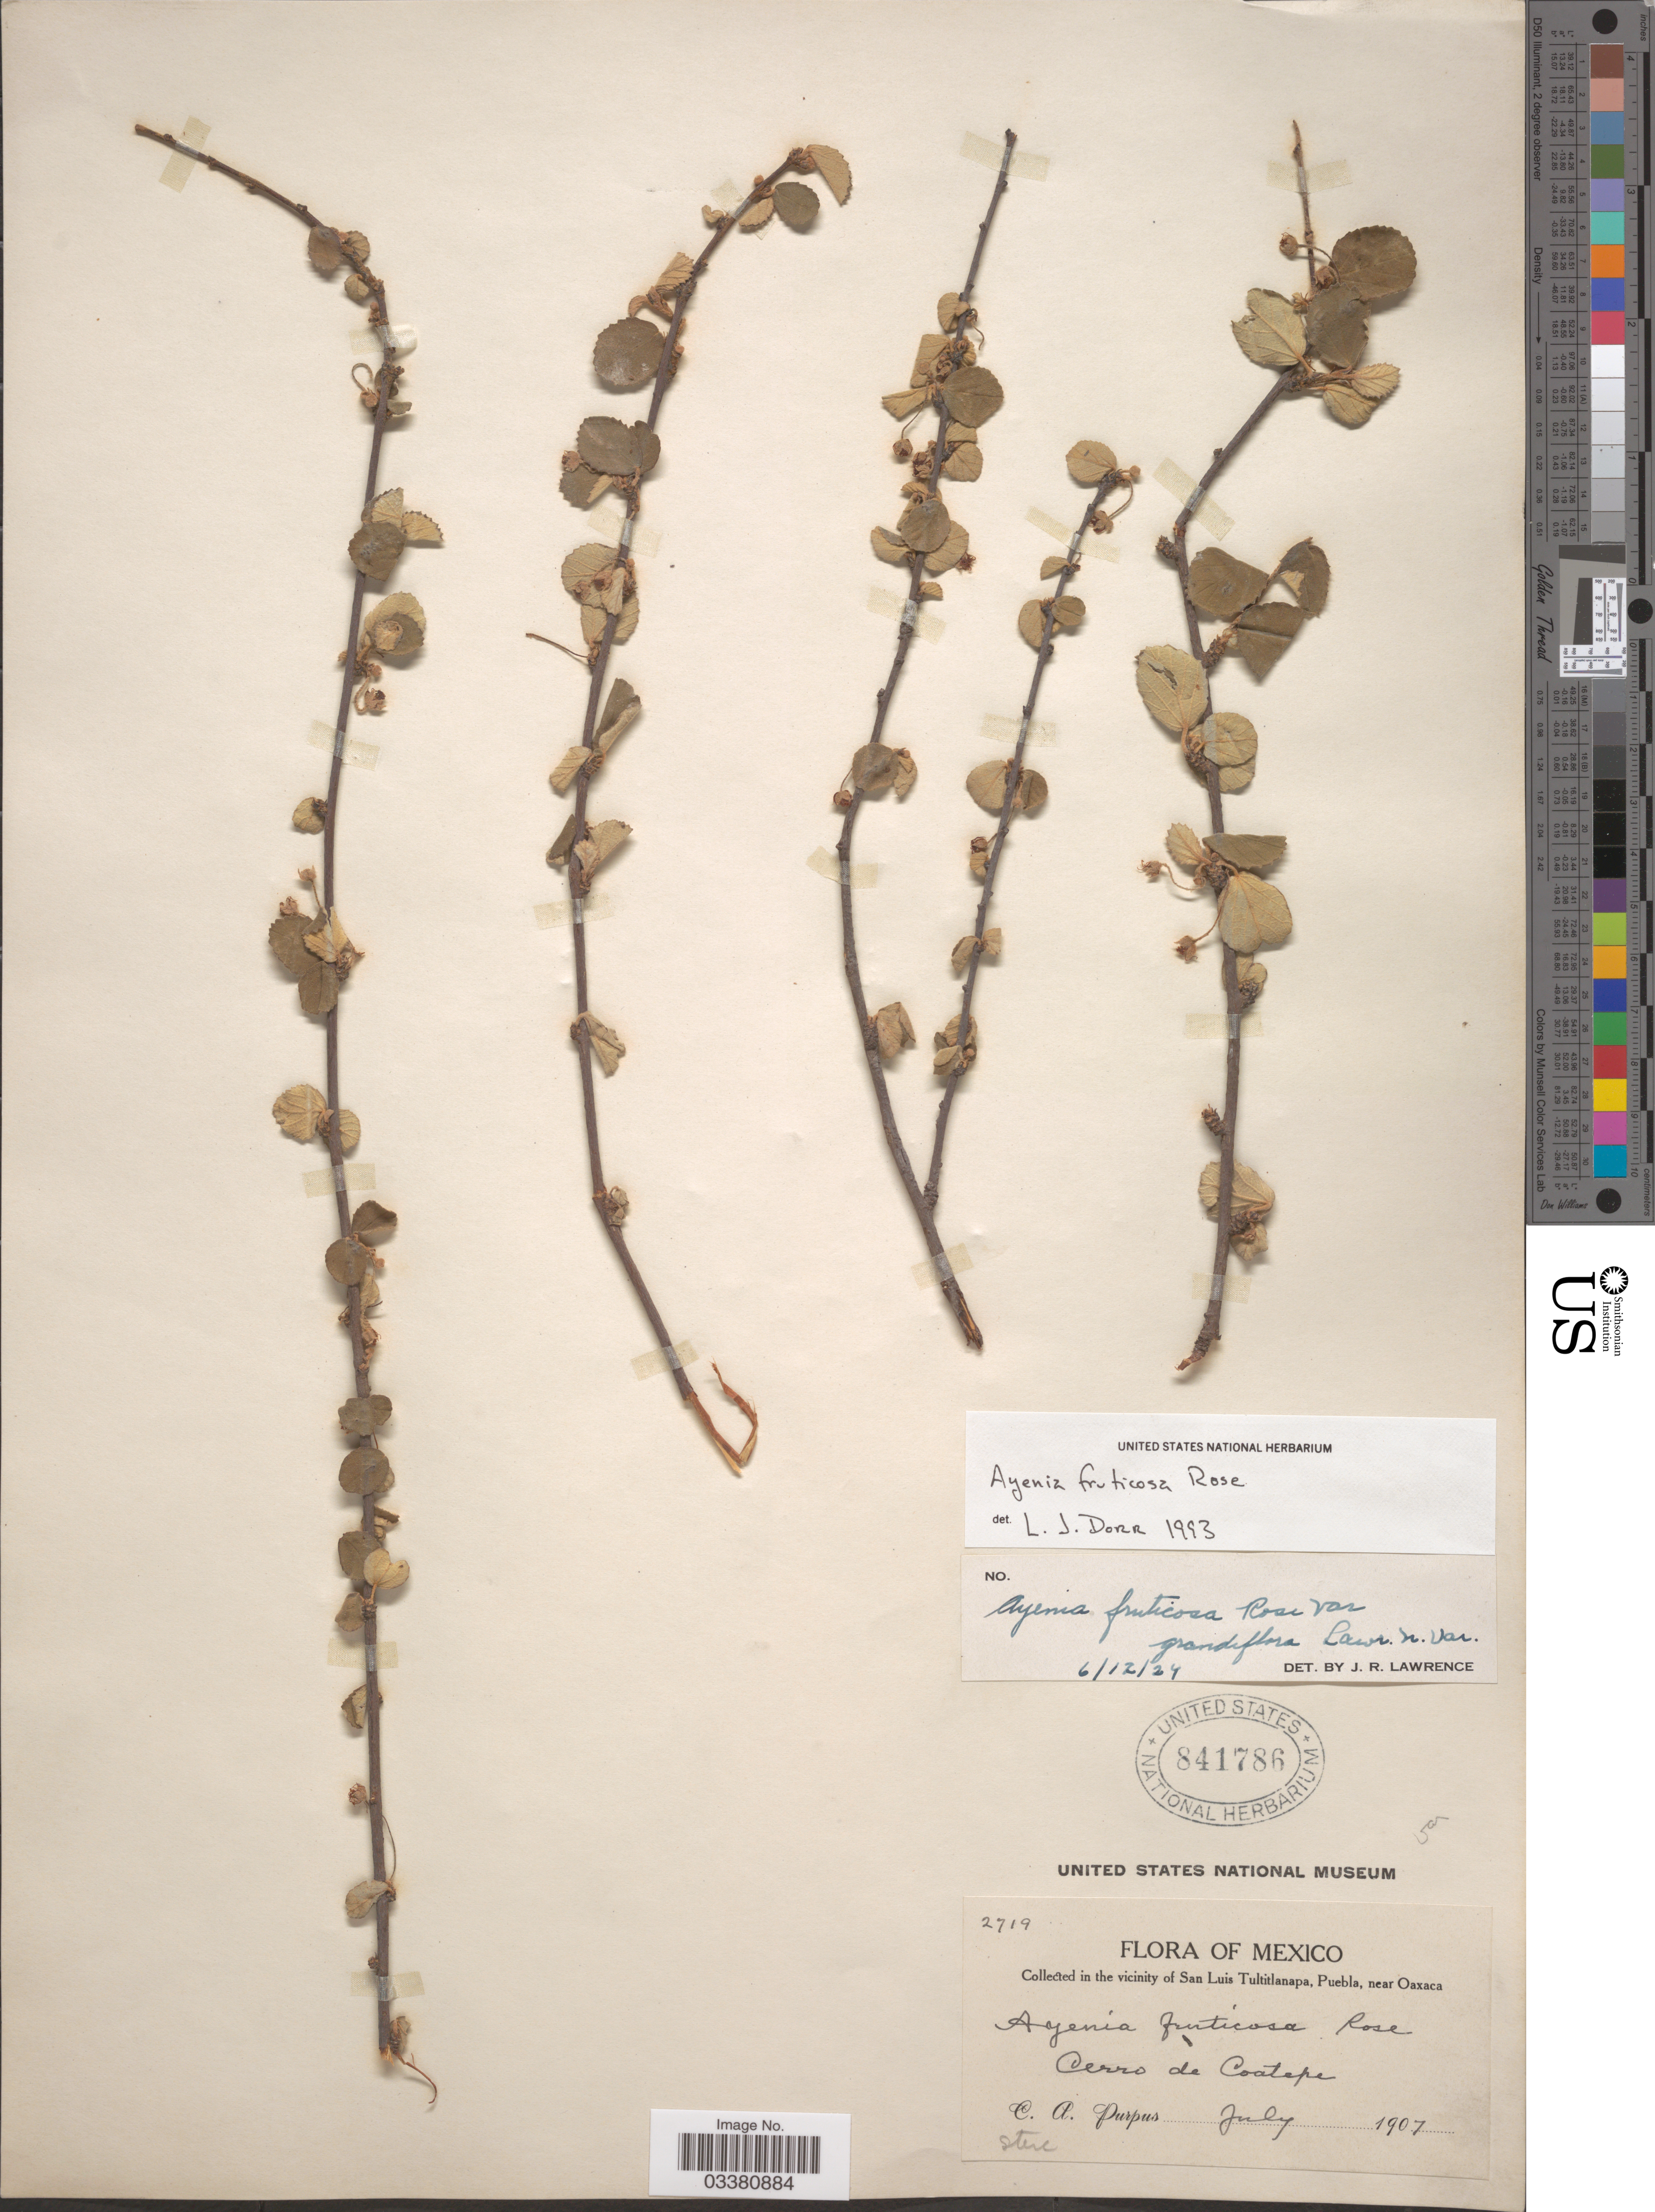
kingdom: Plantae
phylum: Tracheophyta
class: Magnoliopsida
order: Malvales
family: Malvaceae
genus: Ayenia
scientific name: Ayenia fruticosa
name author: Rose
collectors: C. A. Purpus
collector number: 2719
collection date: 1907-07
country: Mexico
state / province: Puebla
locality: In the vicinity of San Luis Tultitlanapa, Puebla, near Oaxaca. Cerro de Coatepe.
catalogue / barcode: US 841786